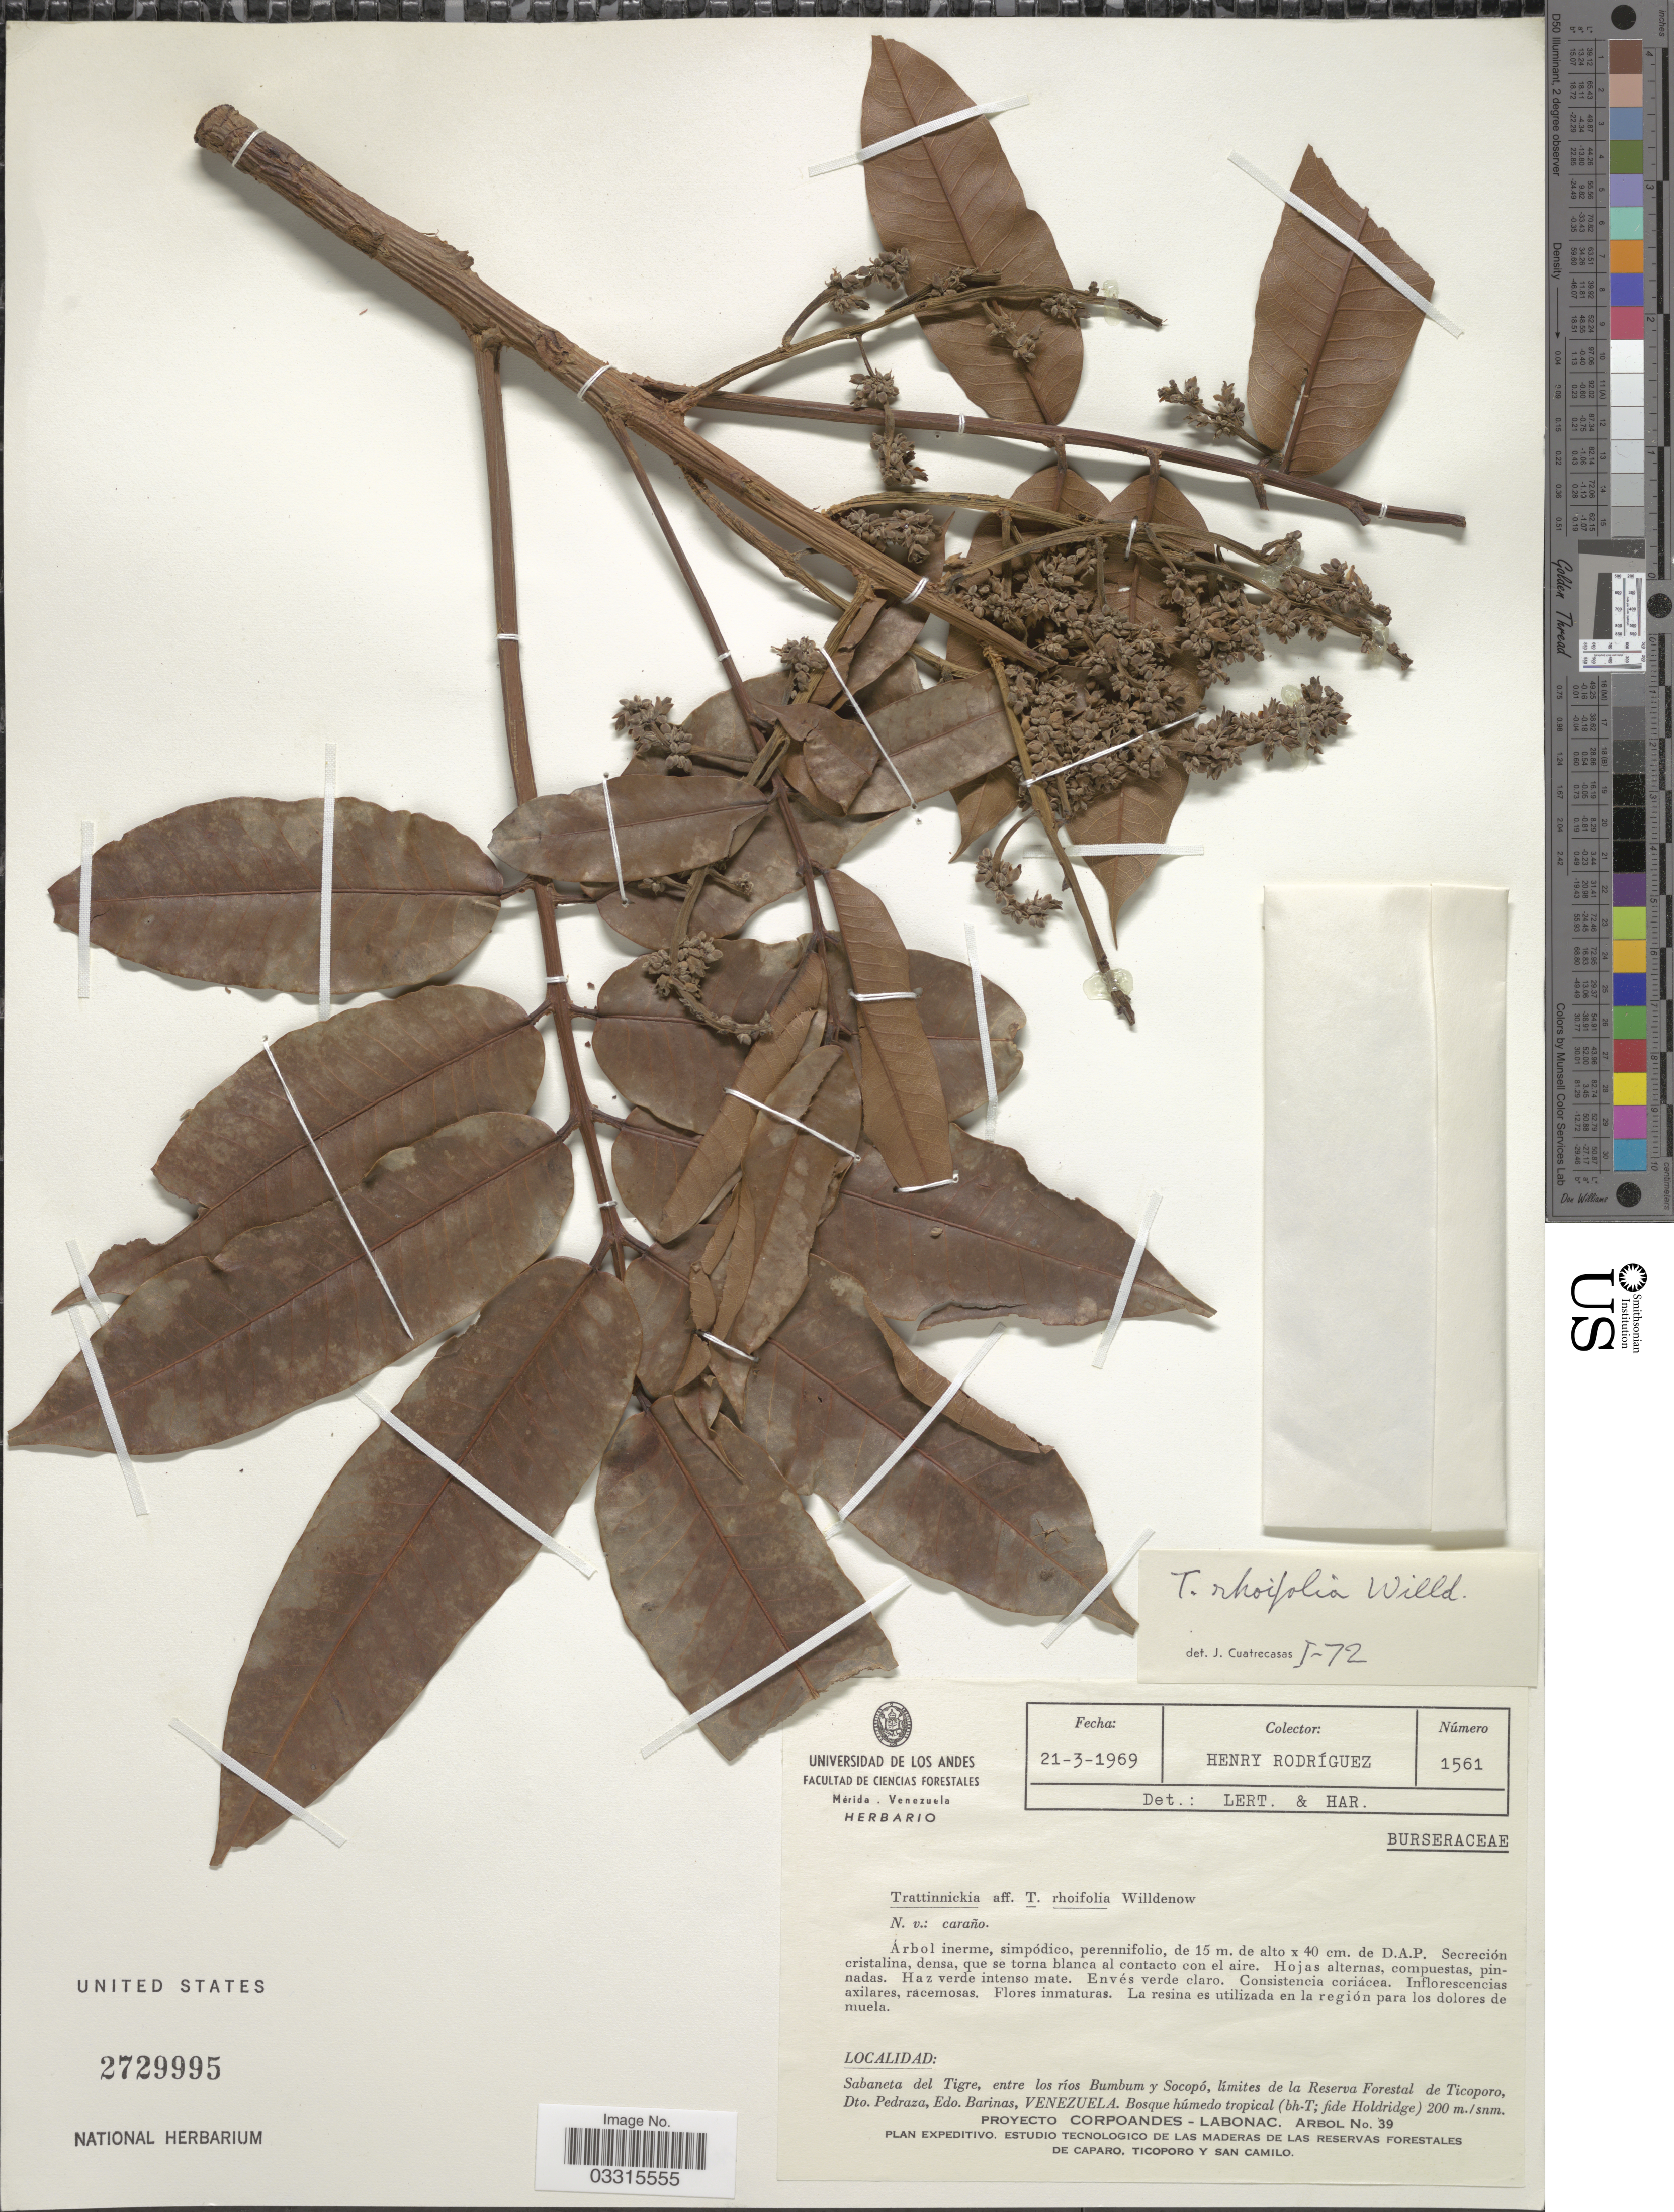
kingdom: Plantae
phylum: Tracheophyta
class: Magnoliopsida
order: Sapindales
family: Burseraceae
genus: Trattinnickia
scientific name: Trattinnickia rhoifolia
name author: Willd.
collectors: H. Rodriguez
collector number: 1561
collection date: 1969-03-21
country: Venezuela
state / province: Barinas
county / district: Pedraza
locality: Sabaneta del Tigre, entre los ríos Bumbum y Socopó, límites de la Reserva Forestal de Ticoporo, Dto. Pedraza.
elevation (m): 200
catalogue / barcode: US 2729995